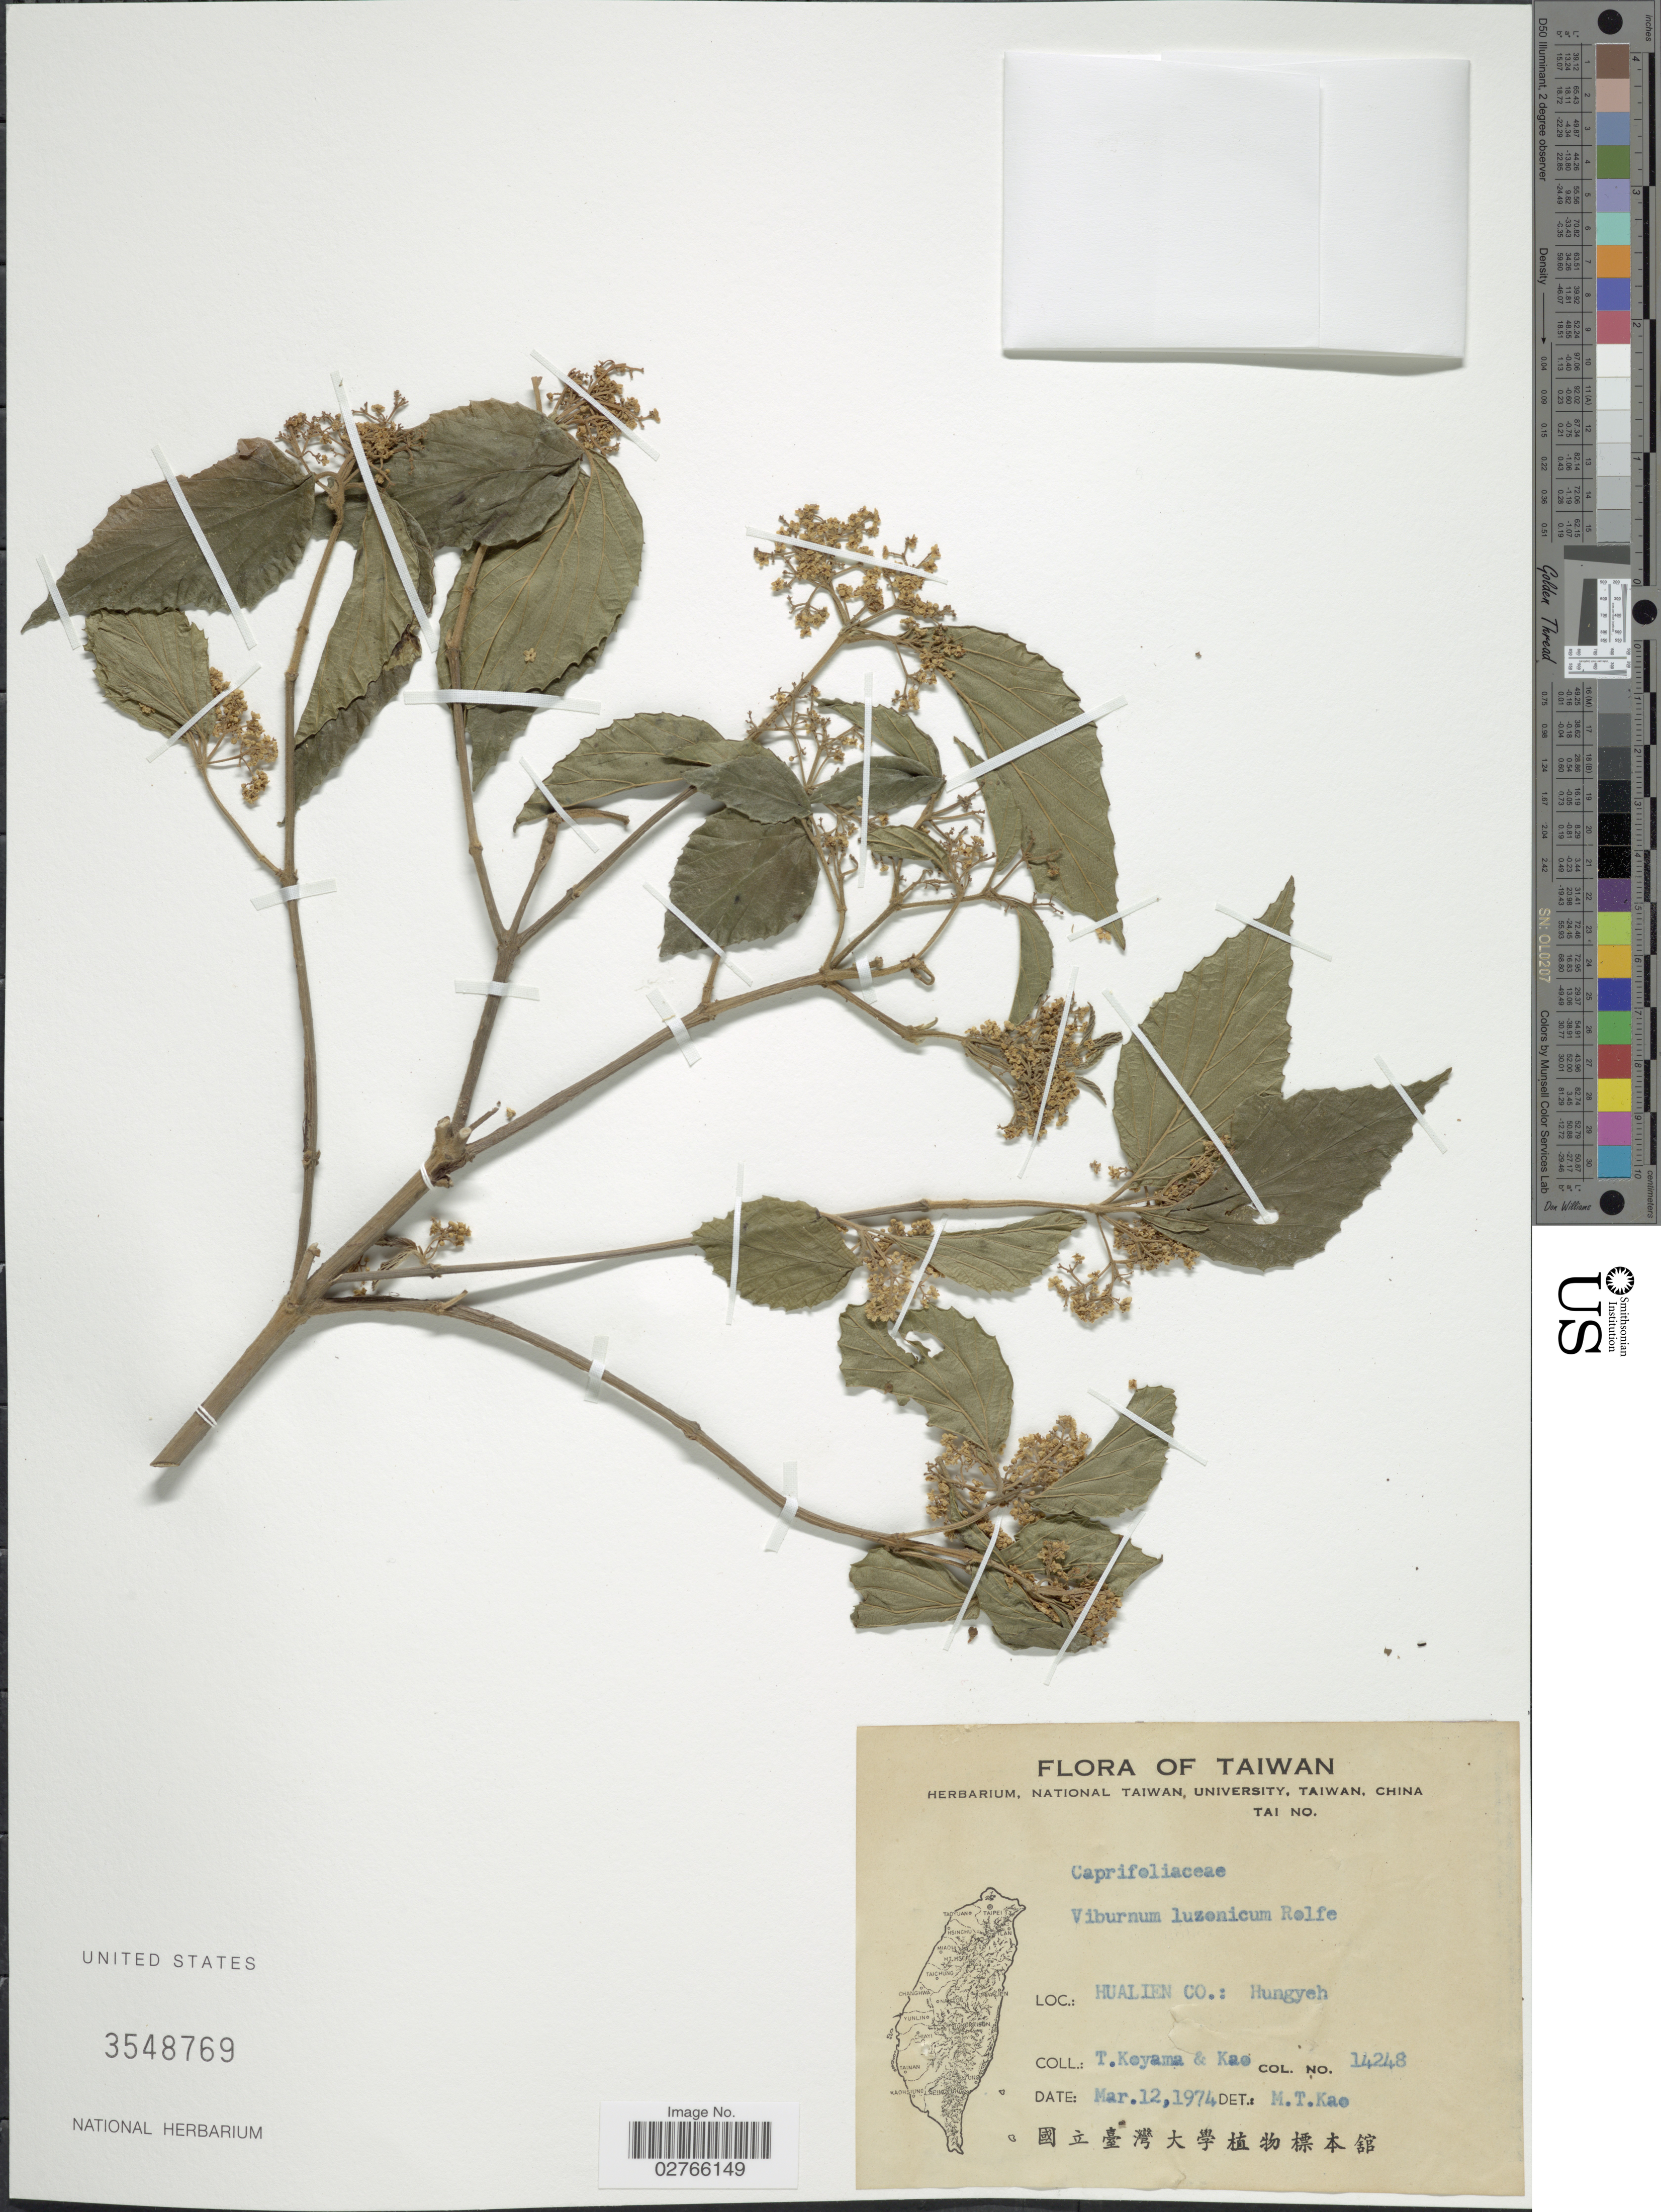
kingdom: Plantae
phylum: Tracheophyta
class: Magnoliopsida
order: Dipsacales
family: Viburnaceae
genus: Viburnum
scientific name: Viburnum luzonicum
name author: Rolfe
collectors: T. Koyama & -. Kao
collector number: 14248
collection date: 1974-03-12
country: Taiwan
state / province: Hualien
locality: Hualien Co.: Hungyeh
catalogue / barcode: US 3548769